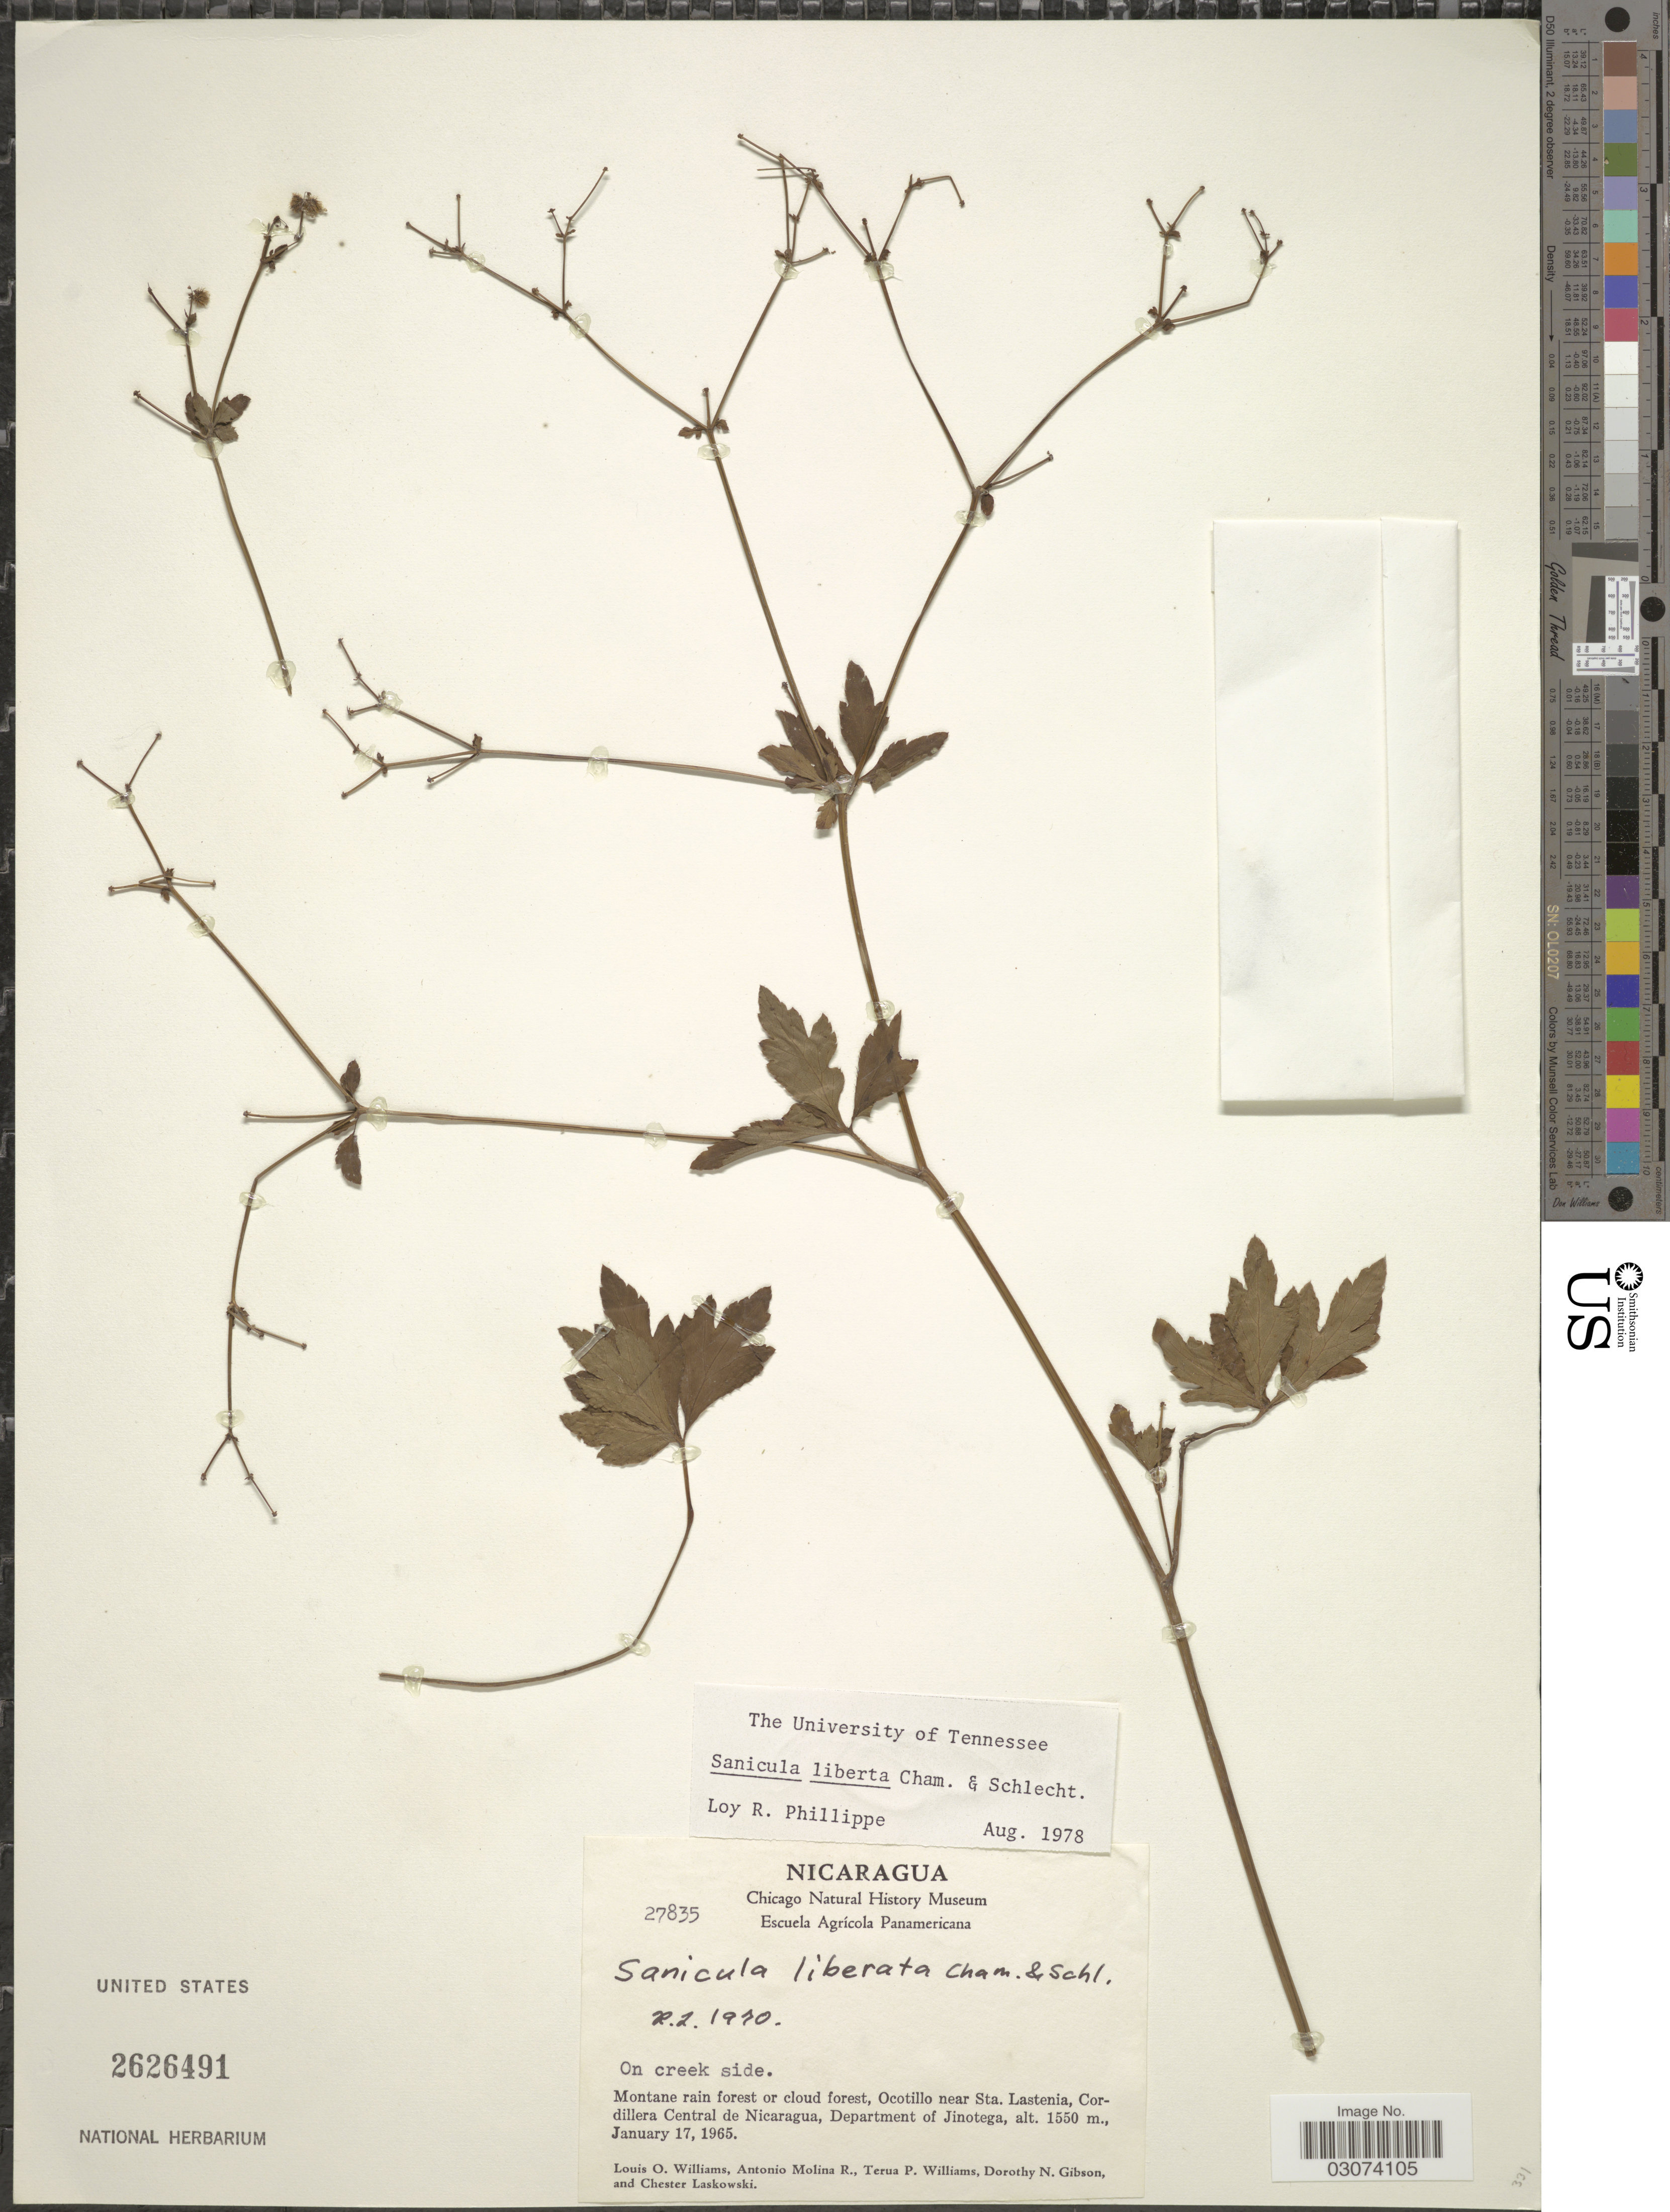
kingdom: Plantae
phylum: Tracheophyta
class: Magnoliopsida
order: Apiales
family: Apiaceae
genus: Sanicula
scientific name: Sanicula liberta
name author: Cham. & Schltdl.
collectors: L. O. Williams, A. Molina R., T. Williams, D. N. Gibson & C. Laskowski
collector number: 27835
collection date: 1965-01-17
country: Nicaragua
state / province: Jinotega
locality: On creek side. Montane rain forest or cloud forest, Ocotillo near Sta. Lastenia, Cordillera Central de Nicaragua, Department of Jinotega.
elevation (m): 1550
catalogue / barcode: US 2626491